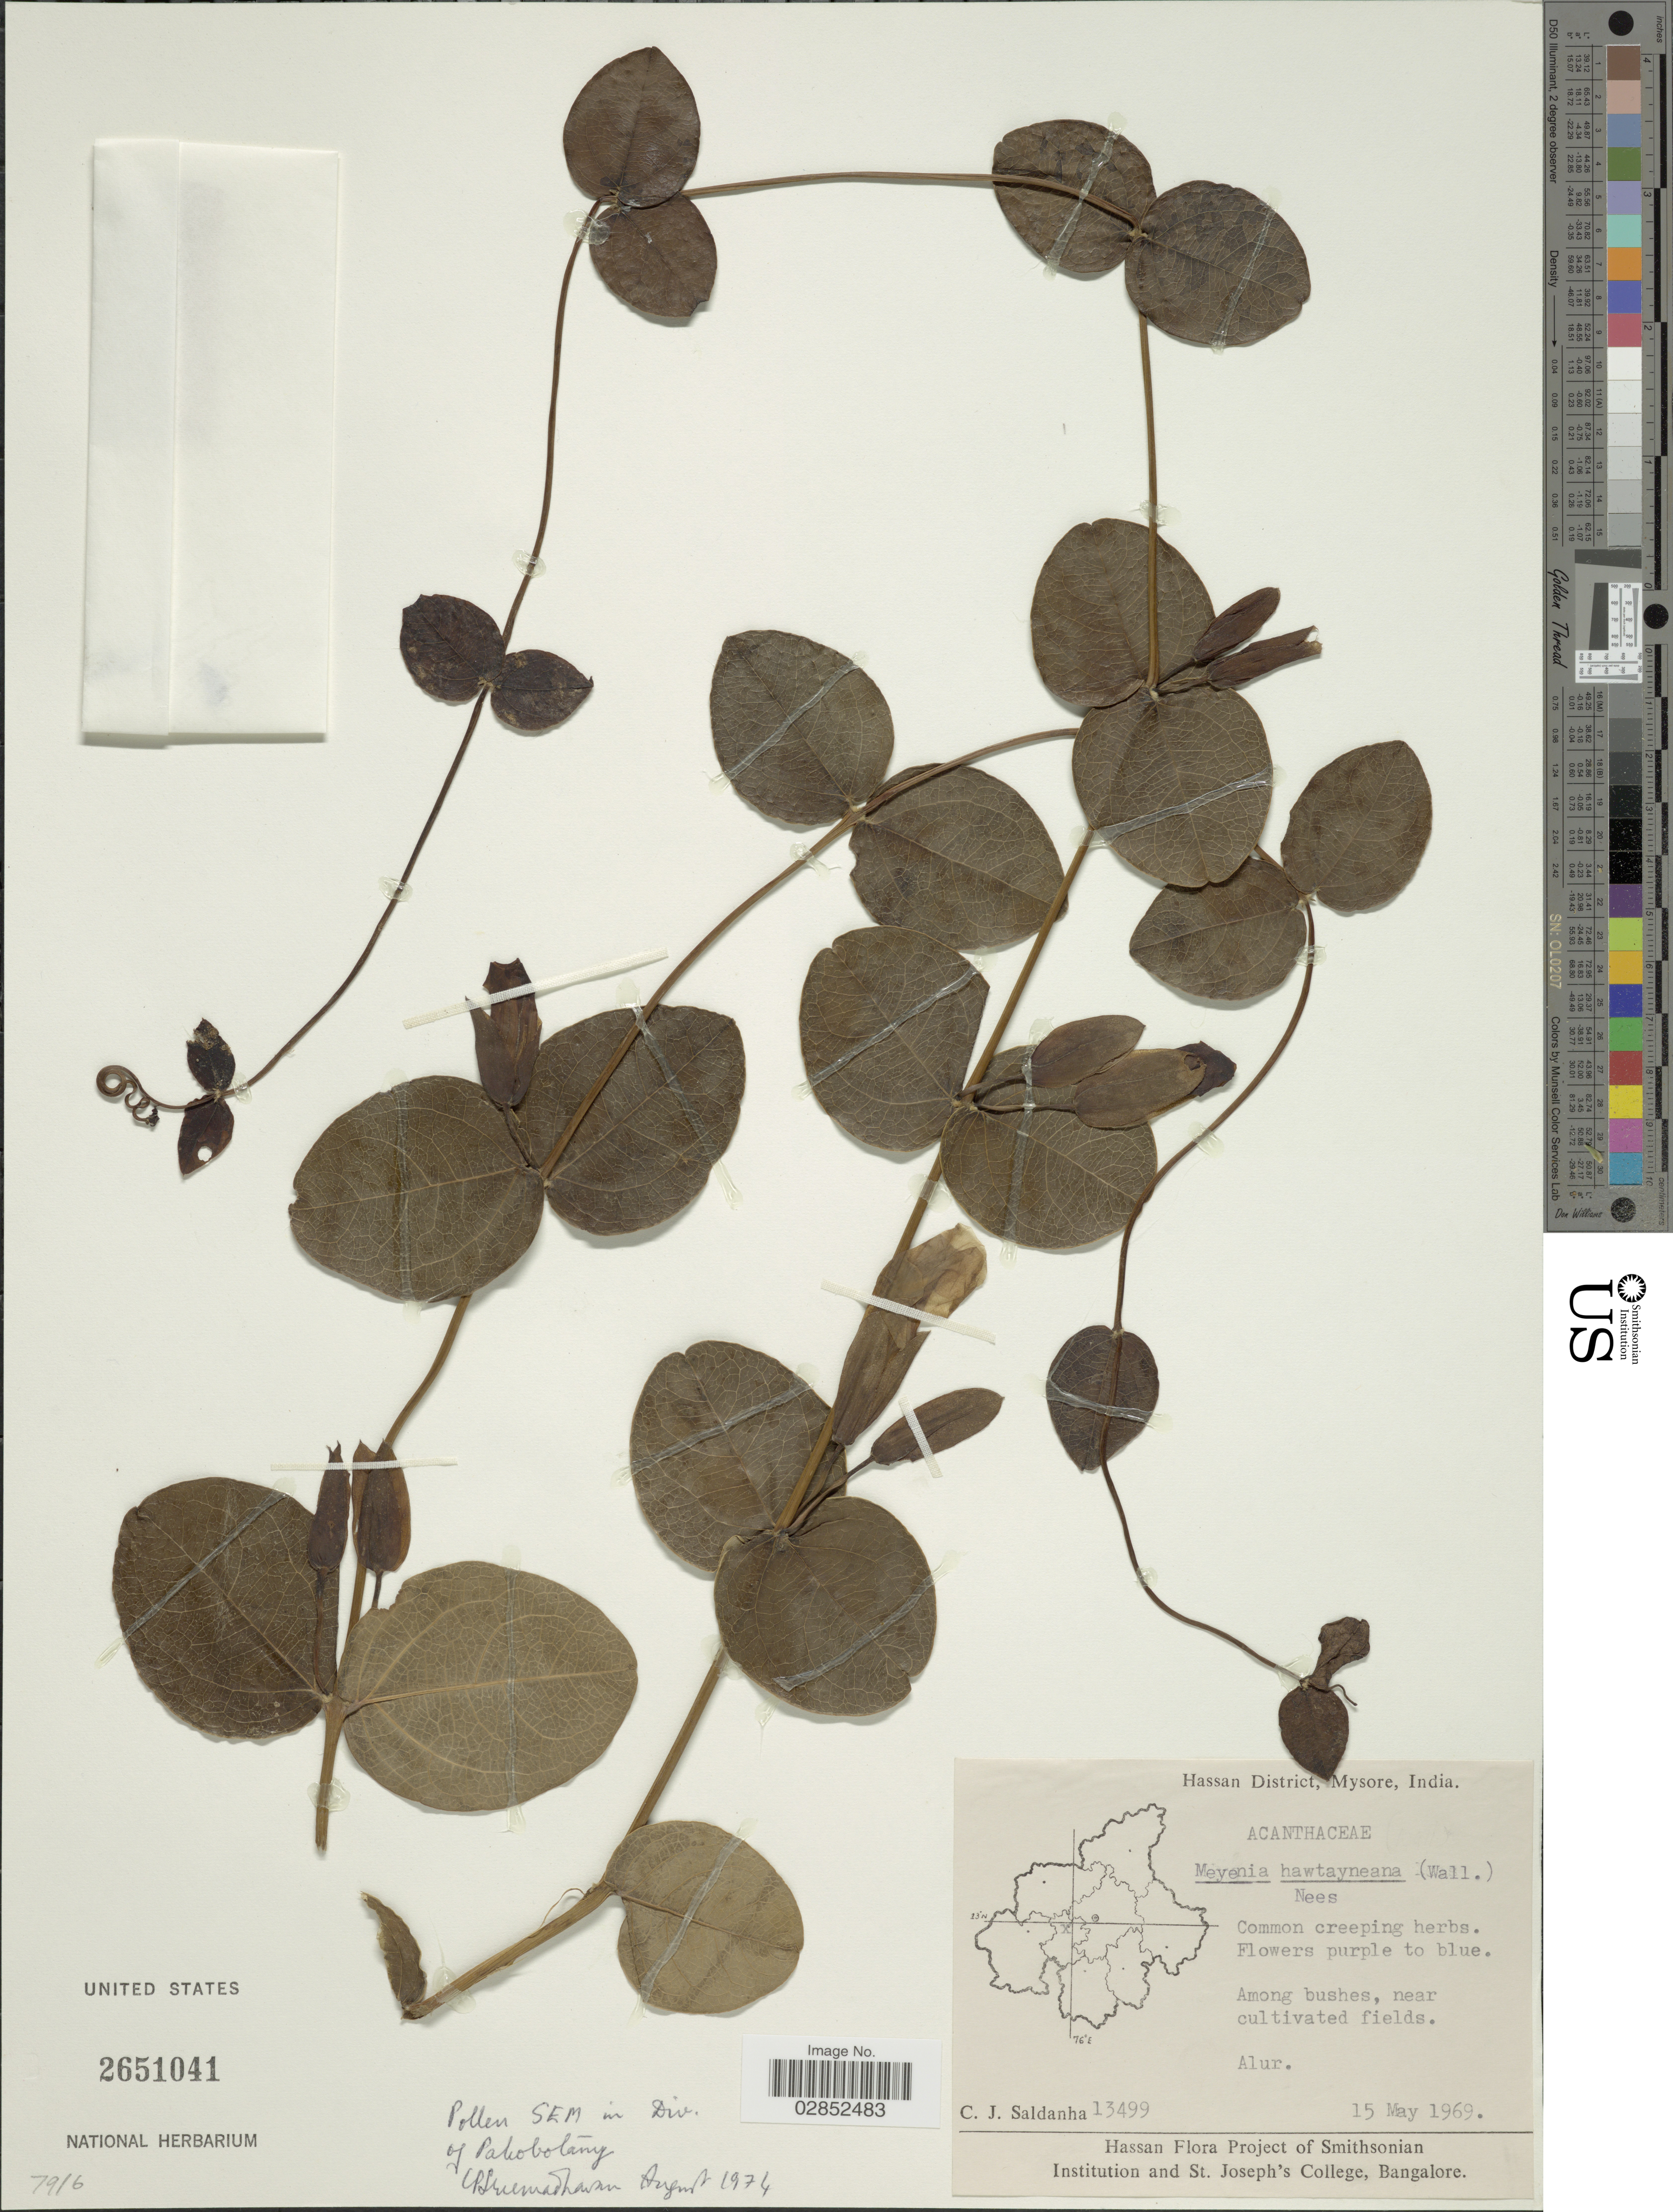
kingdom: Plantae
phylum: Tracheophyta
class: Magnoliopsida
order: Lamiales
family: Acanthaceae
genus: Meyenia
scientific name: Meyenia hawtayneana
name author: Nees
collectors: C. J. Saldanha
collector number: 13499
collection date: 1969-05-15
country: India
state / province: Karnataka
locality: Hassan District, Mysore, India, Alur.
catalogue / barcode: US 2651041